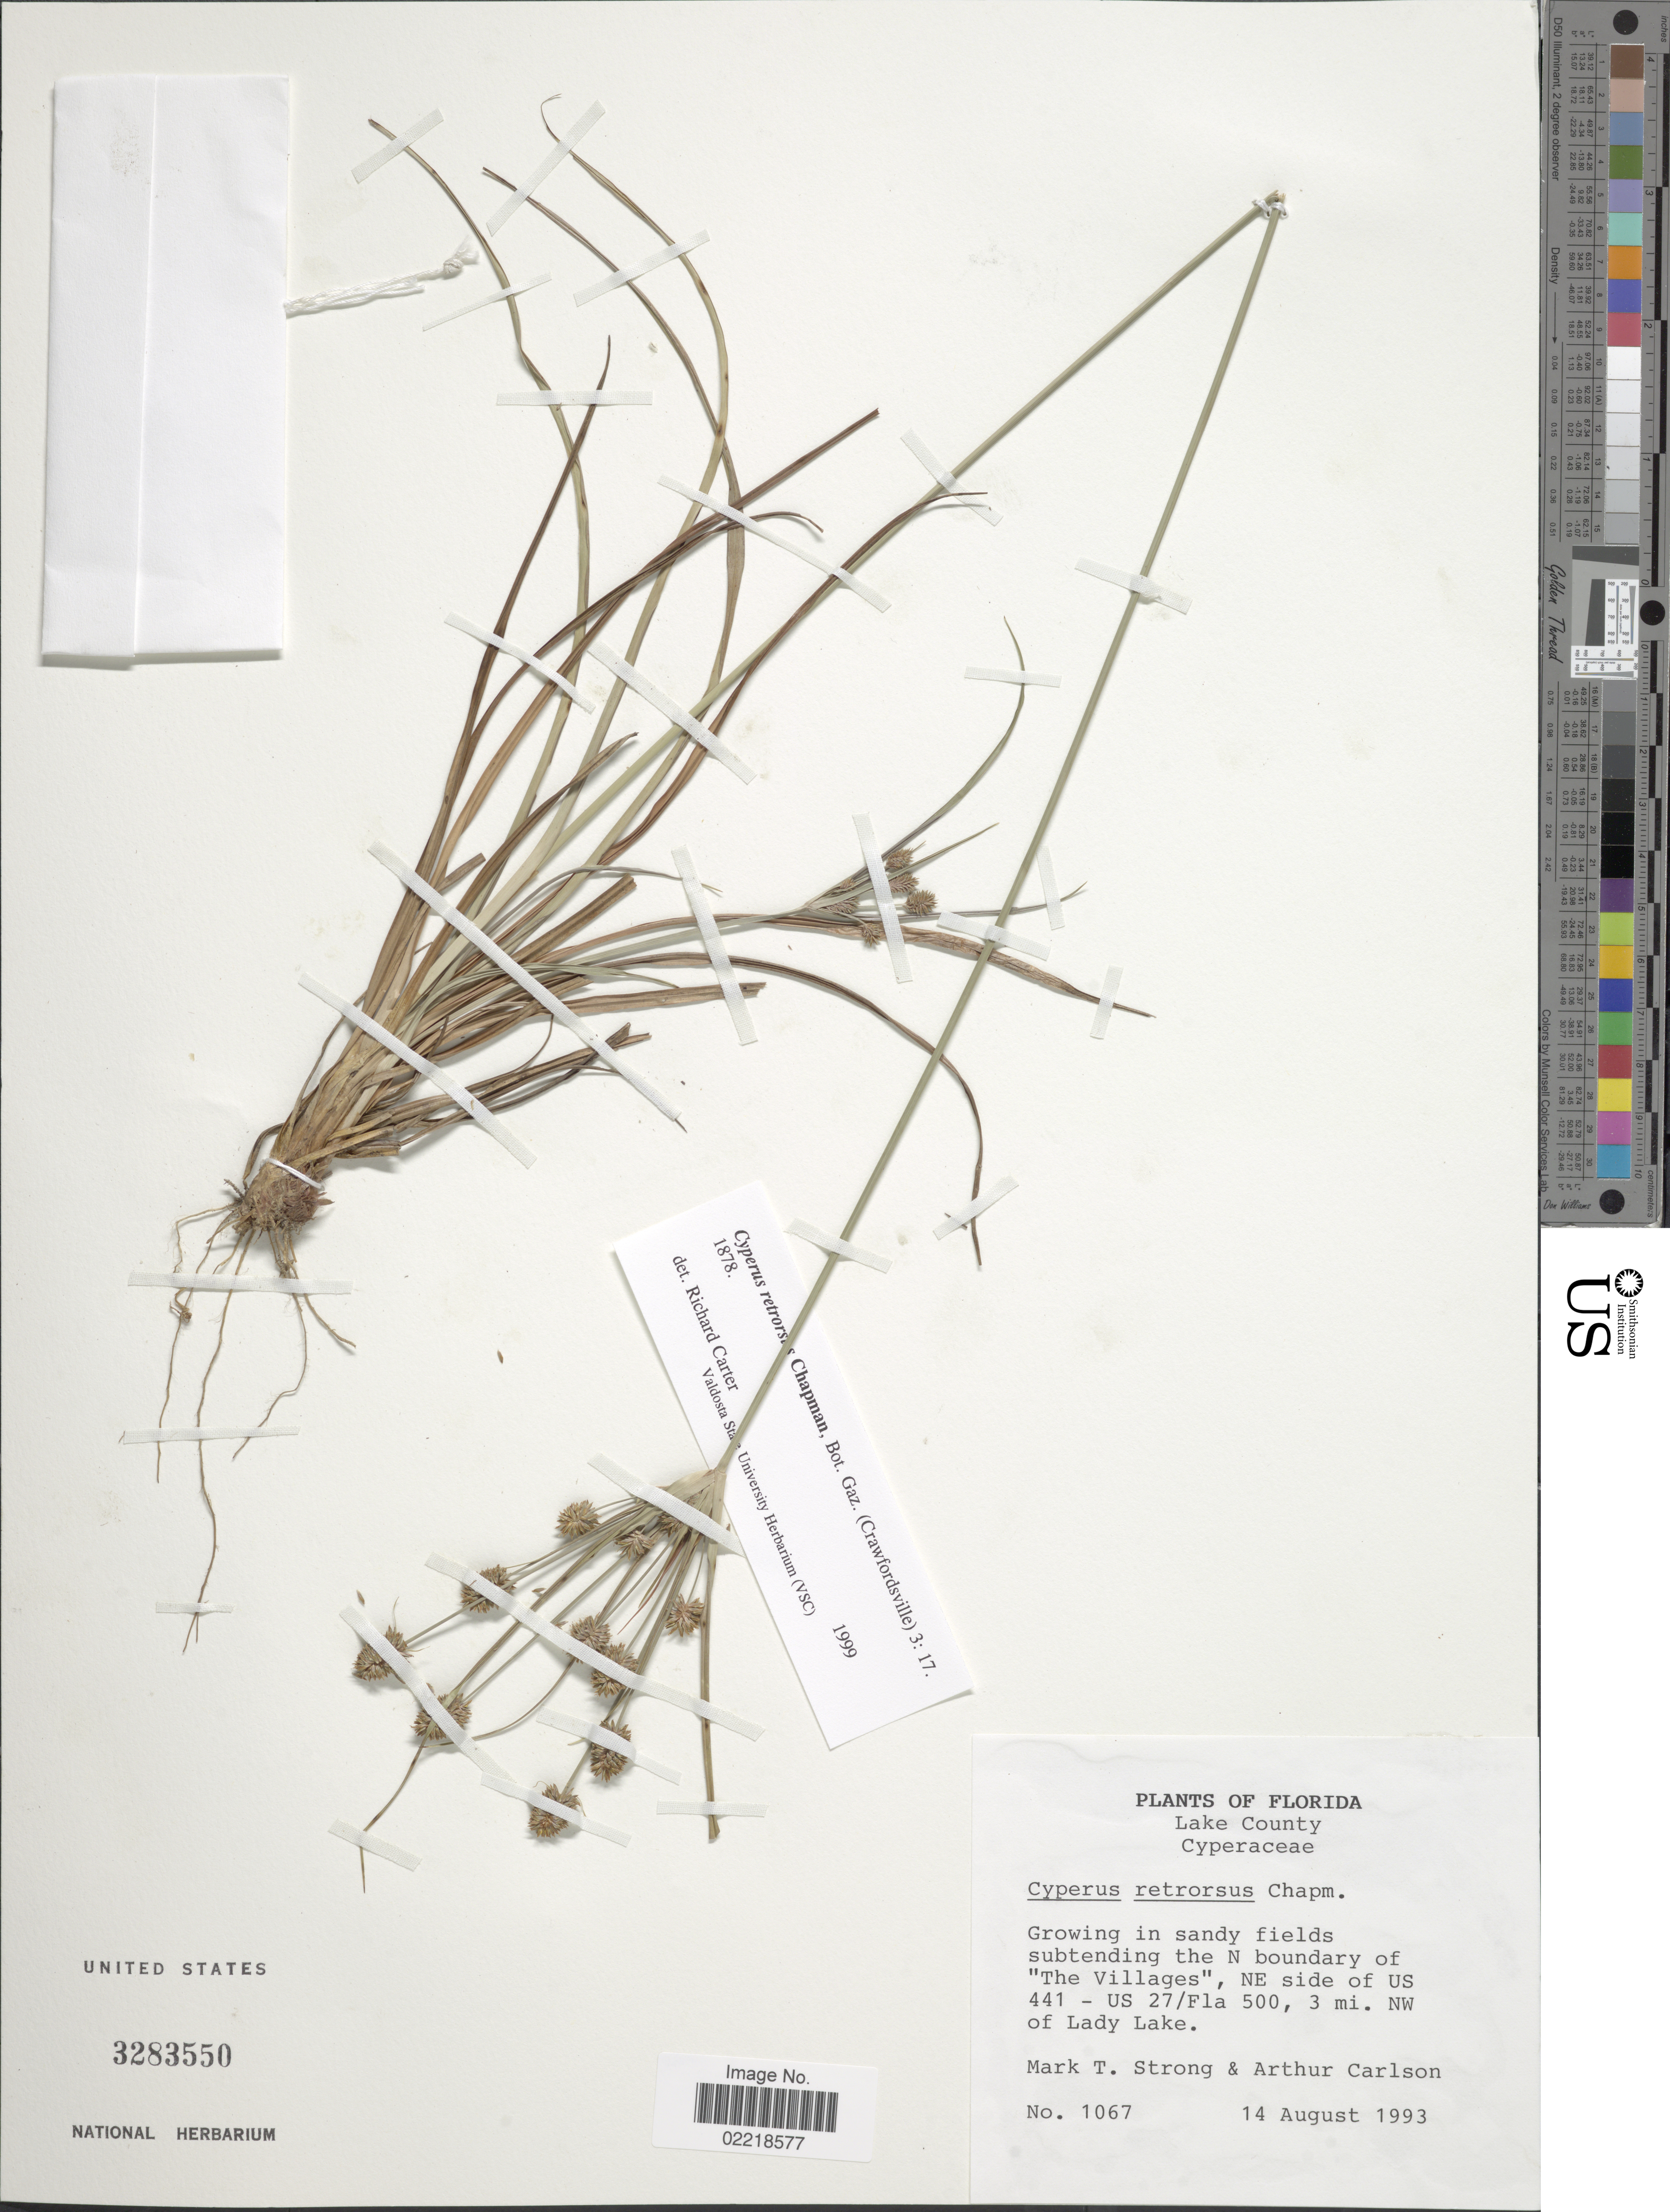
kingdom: Plantae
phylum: Tracheophyta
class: Liliopsida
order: Poales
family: Cyperaceae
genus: Cyperus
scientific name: Cyperus retrorsus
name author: Chapm.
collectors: M. T. Strong & A. Carlson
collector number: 1067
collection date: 1993-08-14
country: United States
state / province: Florida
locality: Lake County, in sandy fields, subtending the N boundary of "The Villages", NE side of US 441- US 27/Fla 500, 3 mi. NW of Lady Lake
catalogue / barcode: US 3283550